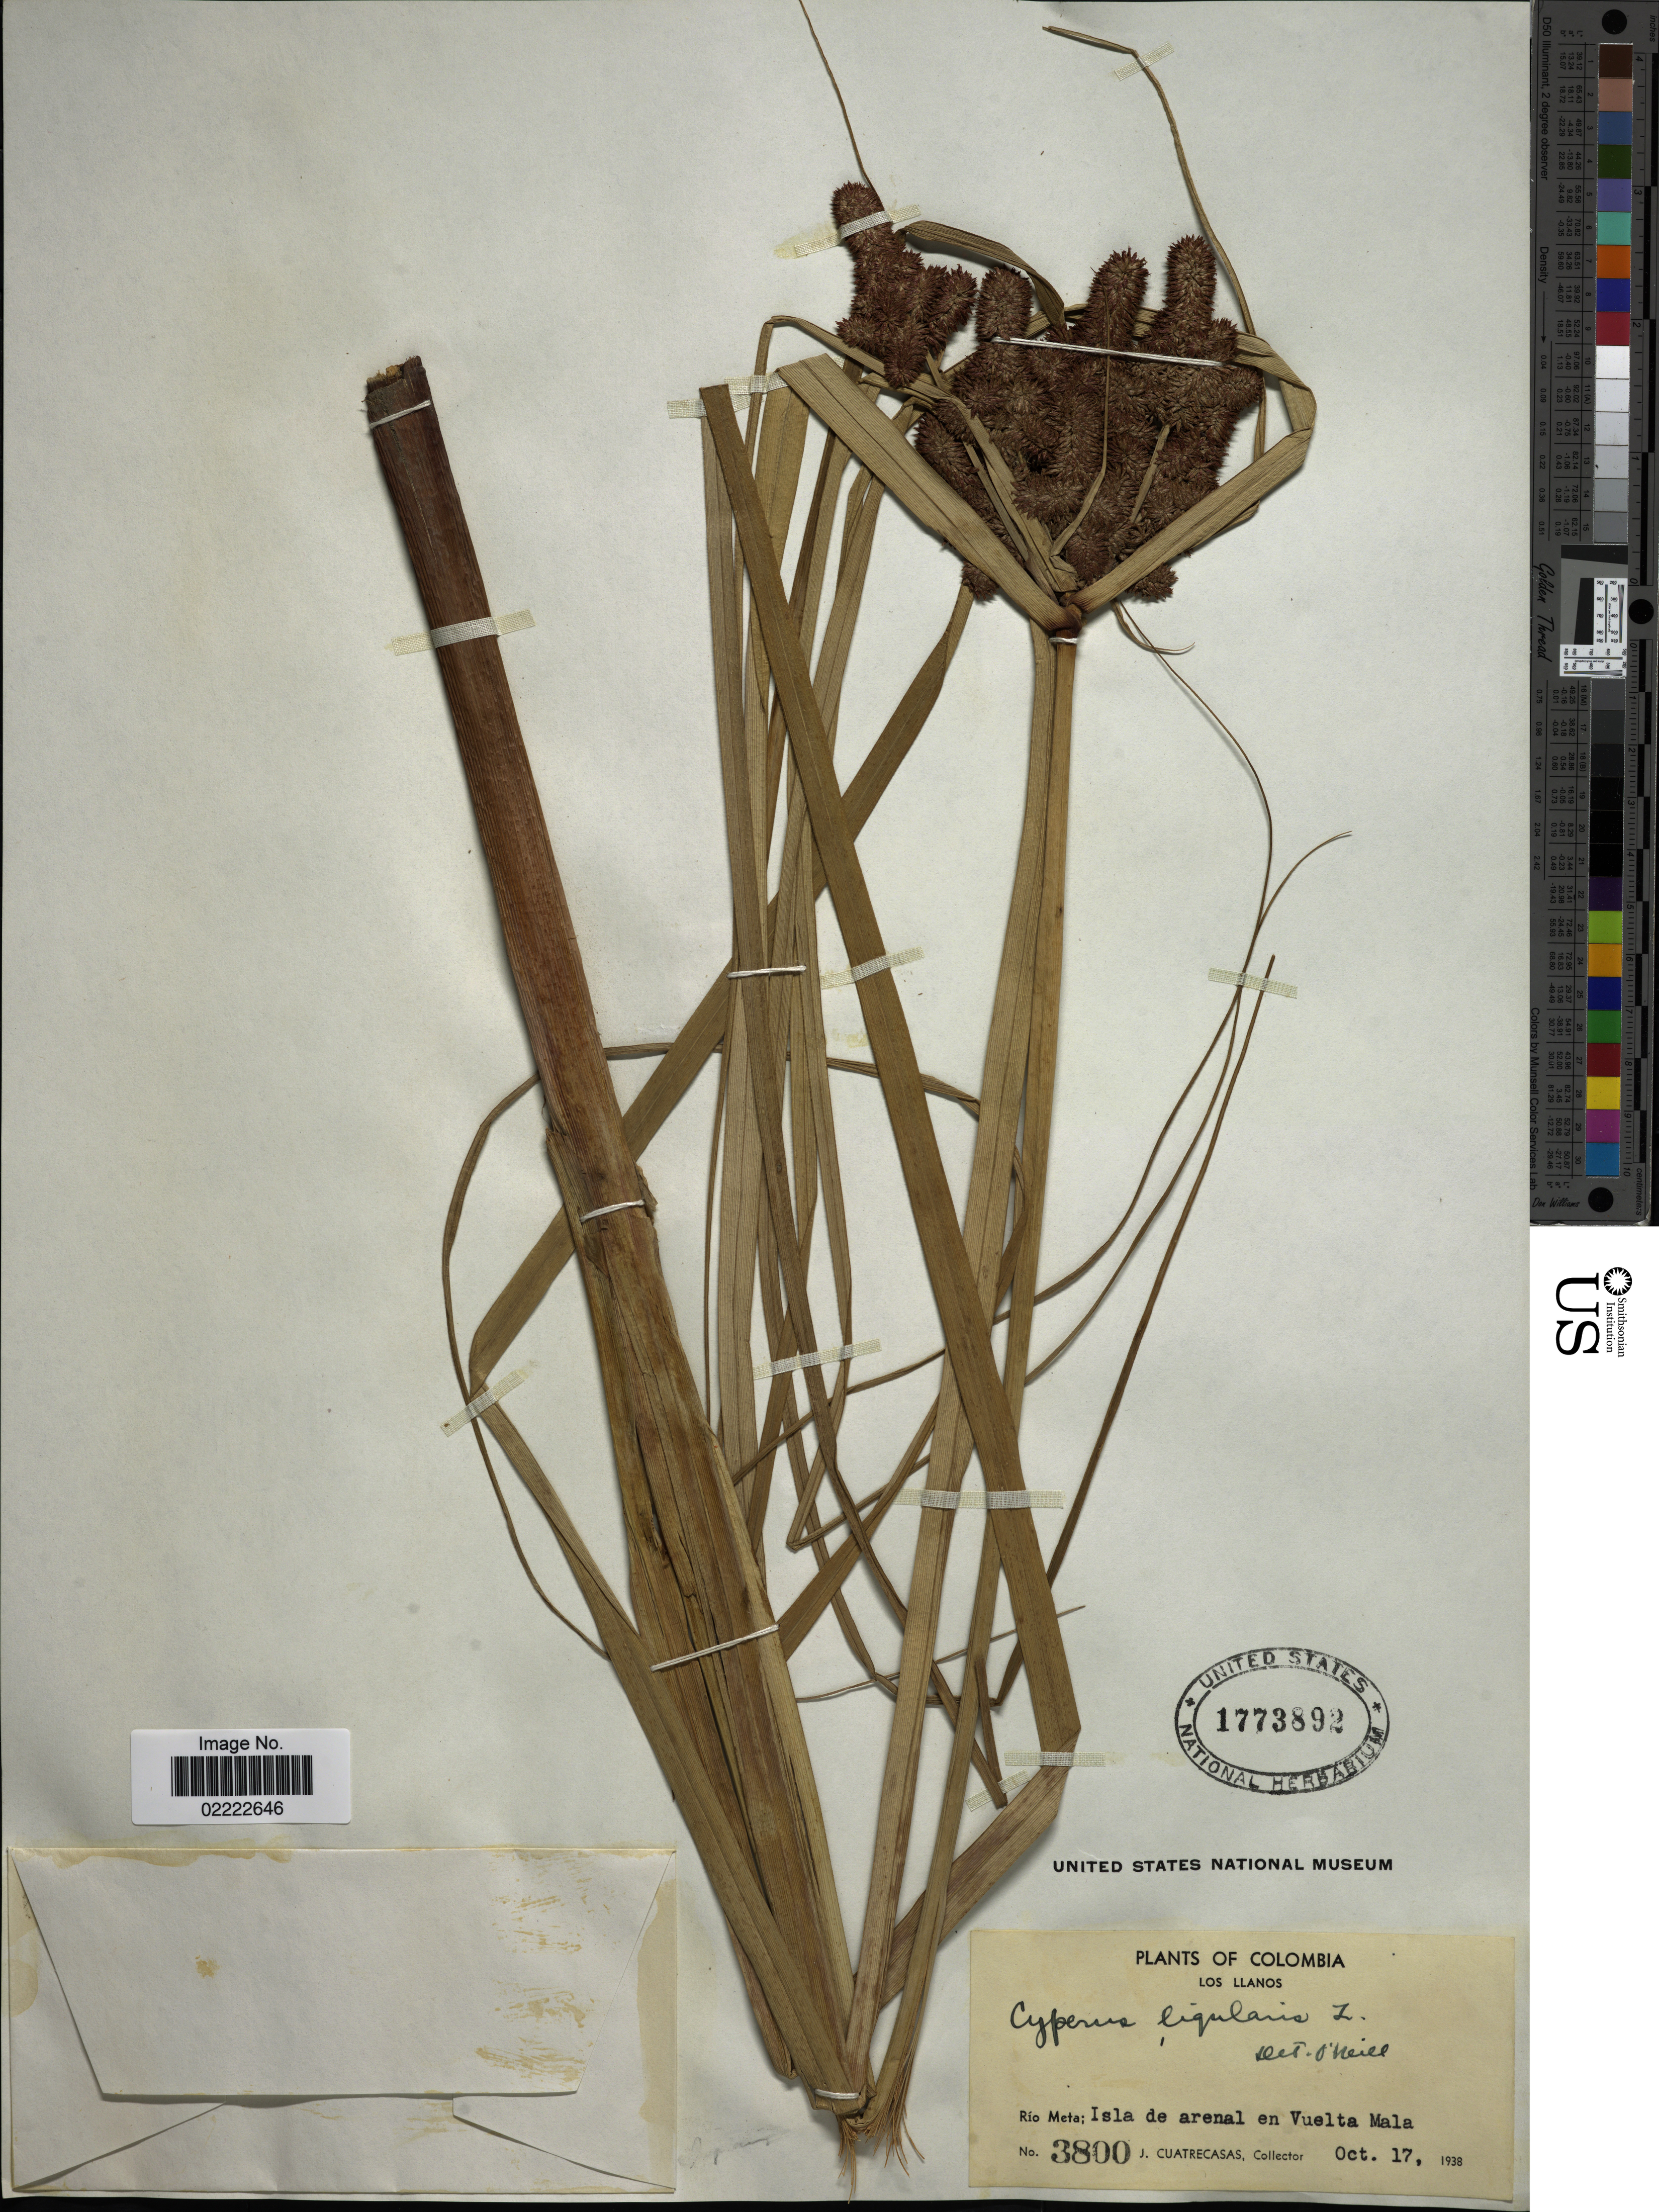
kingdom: Plantae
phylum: Tracheophyta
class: Liliopsida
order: Poales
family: Cyperaceae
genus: Cyperus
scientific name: Cyperus ligularis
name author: L.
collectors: J. Cuatrecasas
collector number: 3800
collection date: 1938-10-17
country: Colombia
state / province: Meta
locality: Los Llanos, Río Meta; Isla de arenal en Vuelta Mala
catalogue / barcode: US 1773892